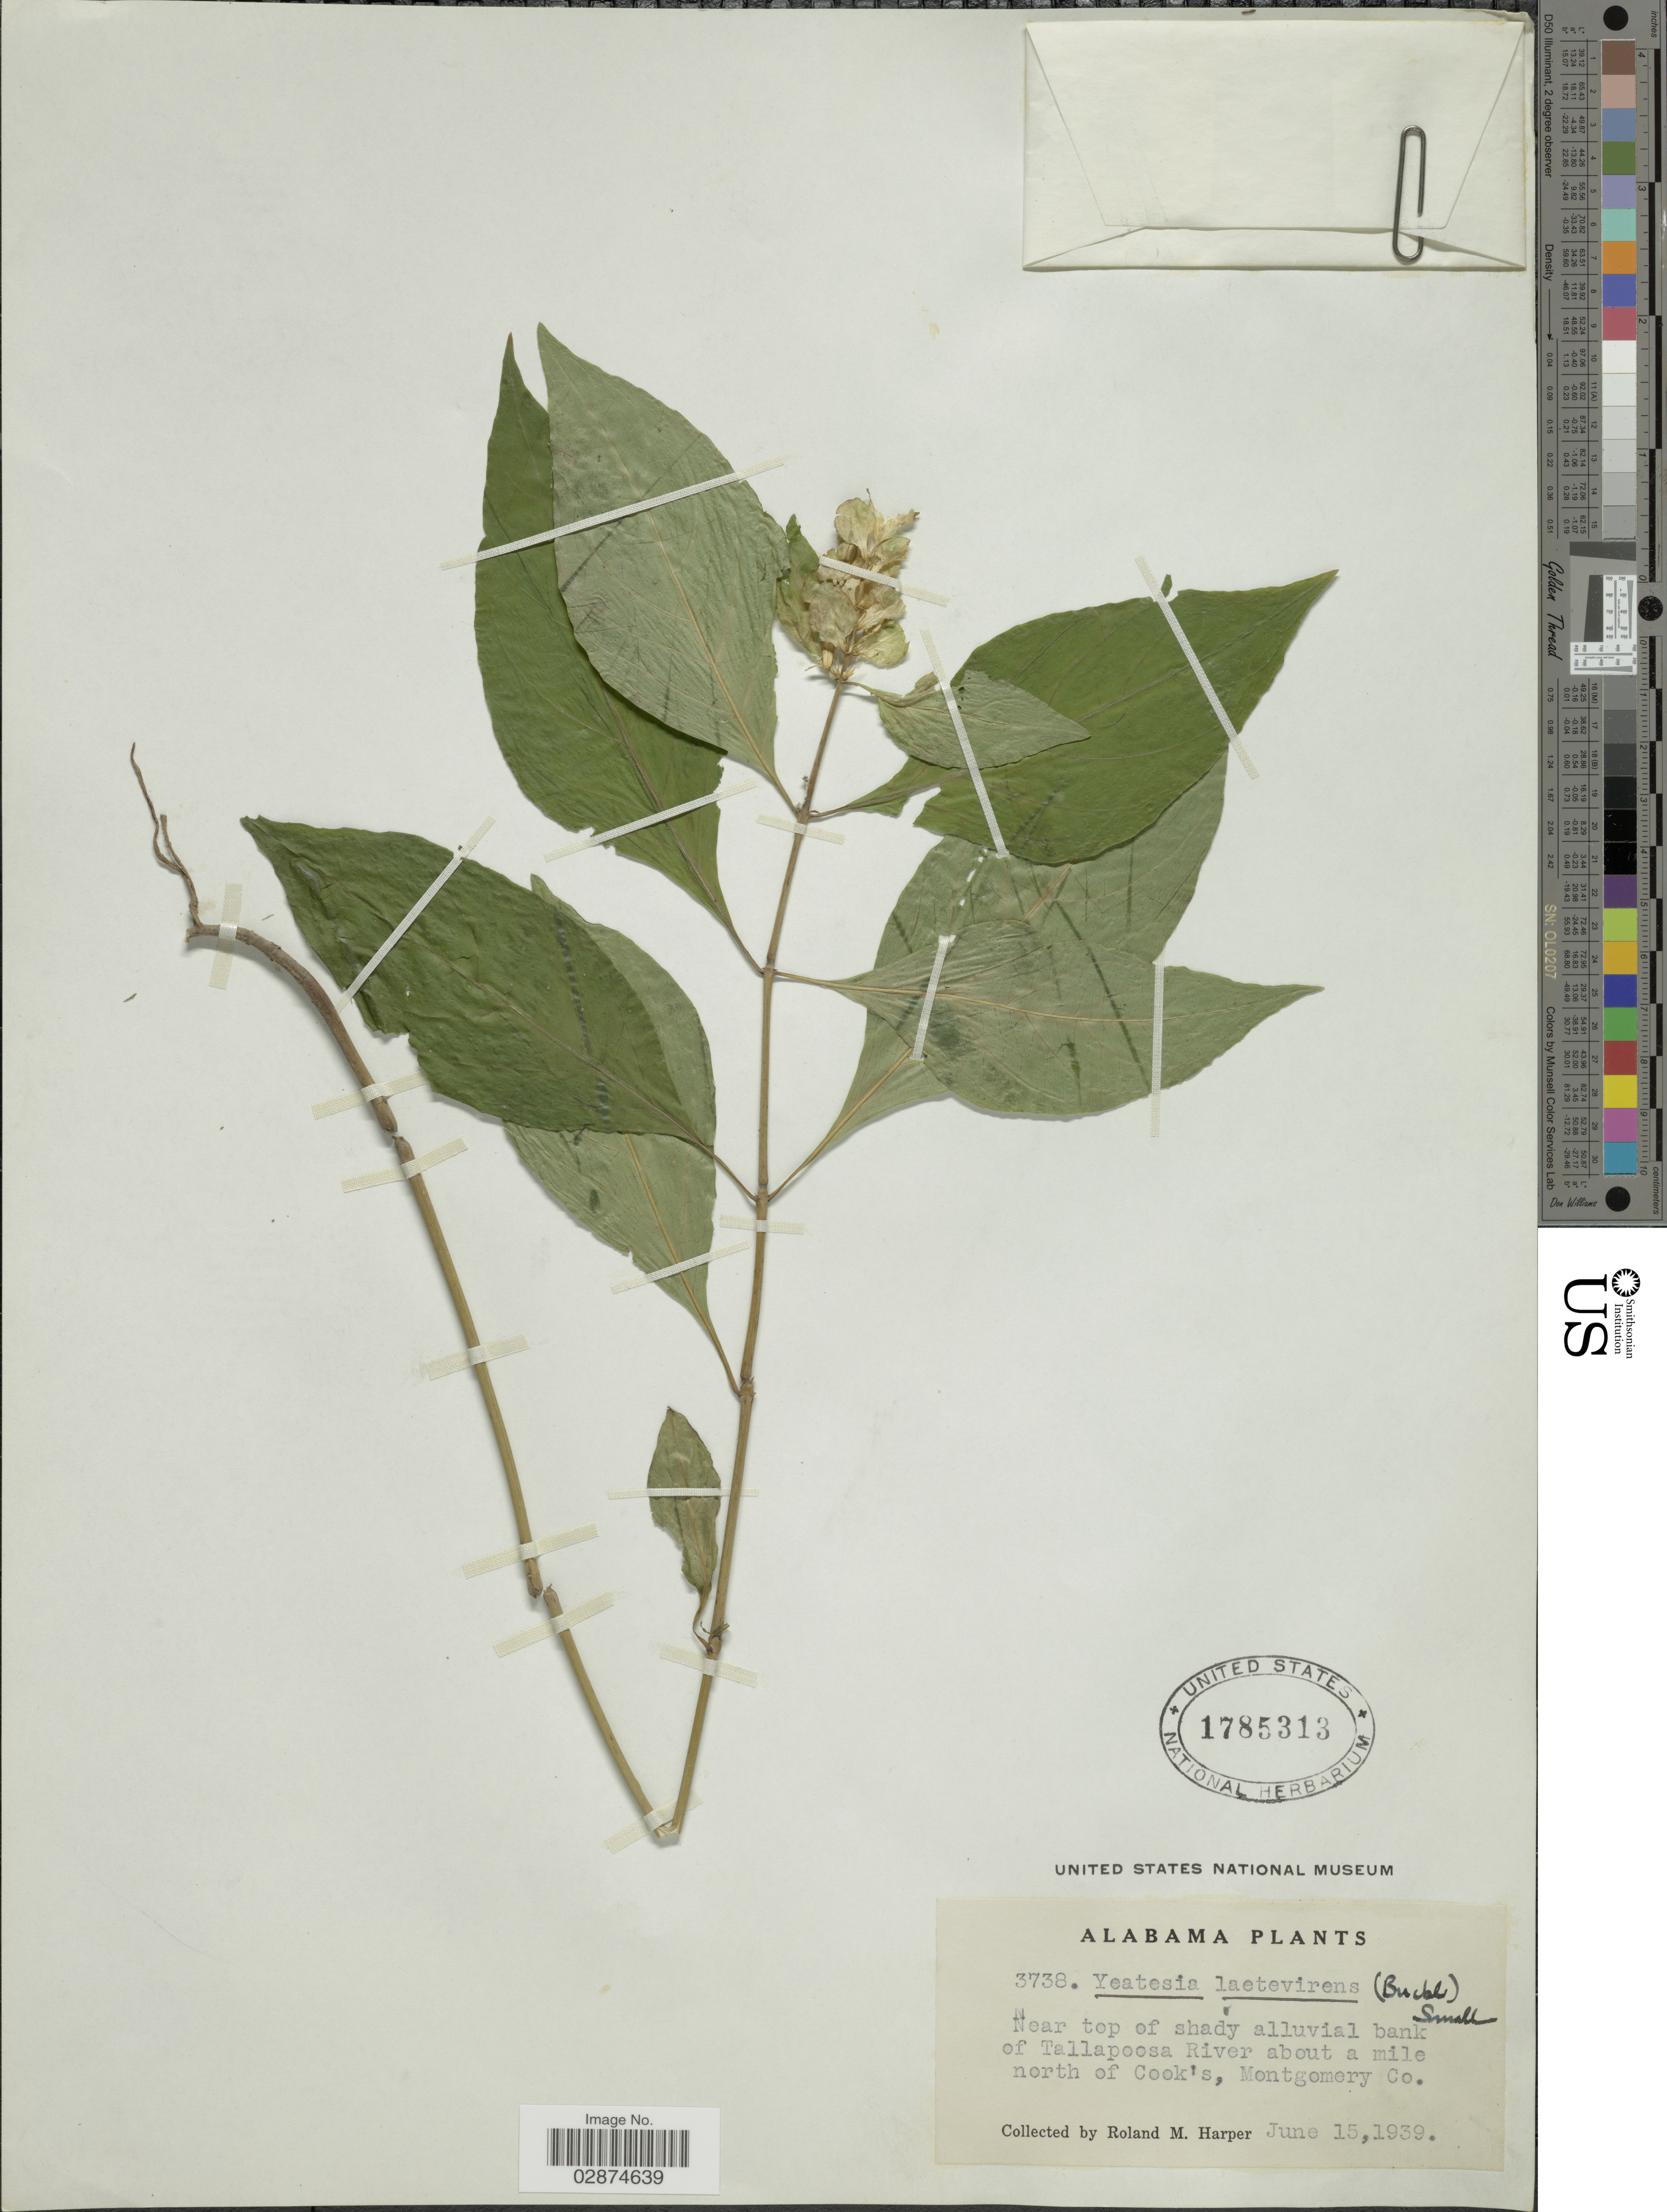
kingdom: Plantae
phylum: Tracheophyta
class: Magnoliopsida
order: Lamiales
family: Acanthaceae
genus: Yeatesia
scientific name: Yeatesia viridiflora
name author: (Nees) Small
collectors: R. M. Harper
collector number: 3738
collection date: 1939-02-15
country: United States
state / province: Alabama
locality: Near top of shady alluvial bank of Tallapoosa River about a mile north of Cook's, Montgomery Co.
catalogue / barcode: US 1785313